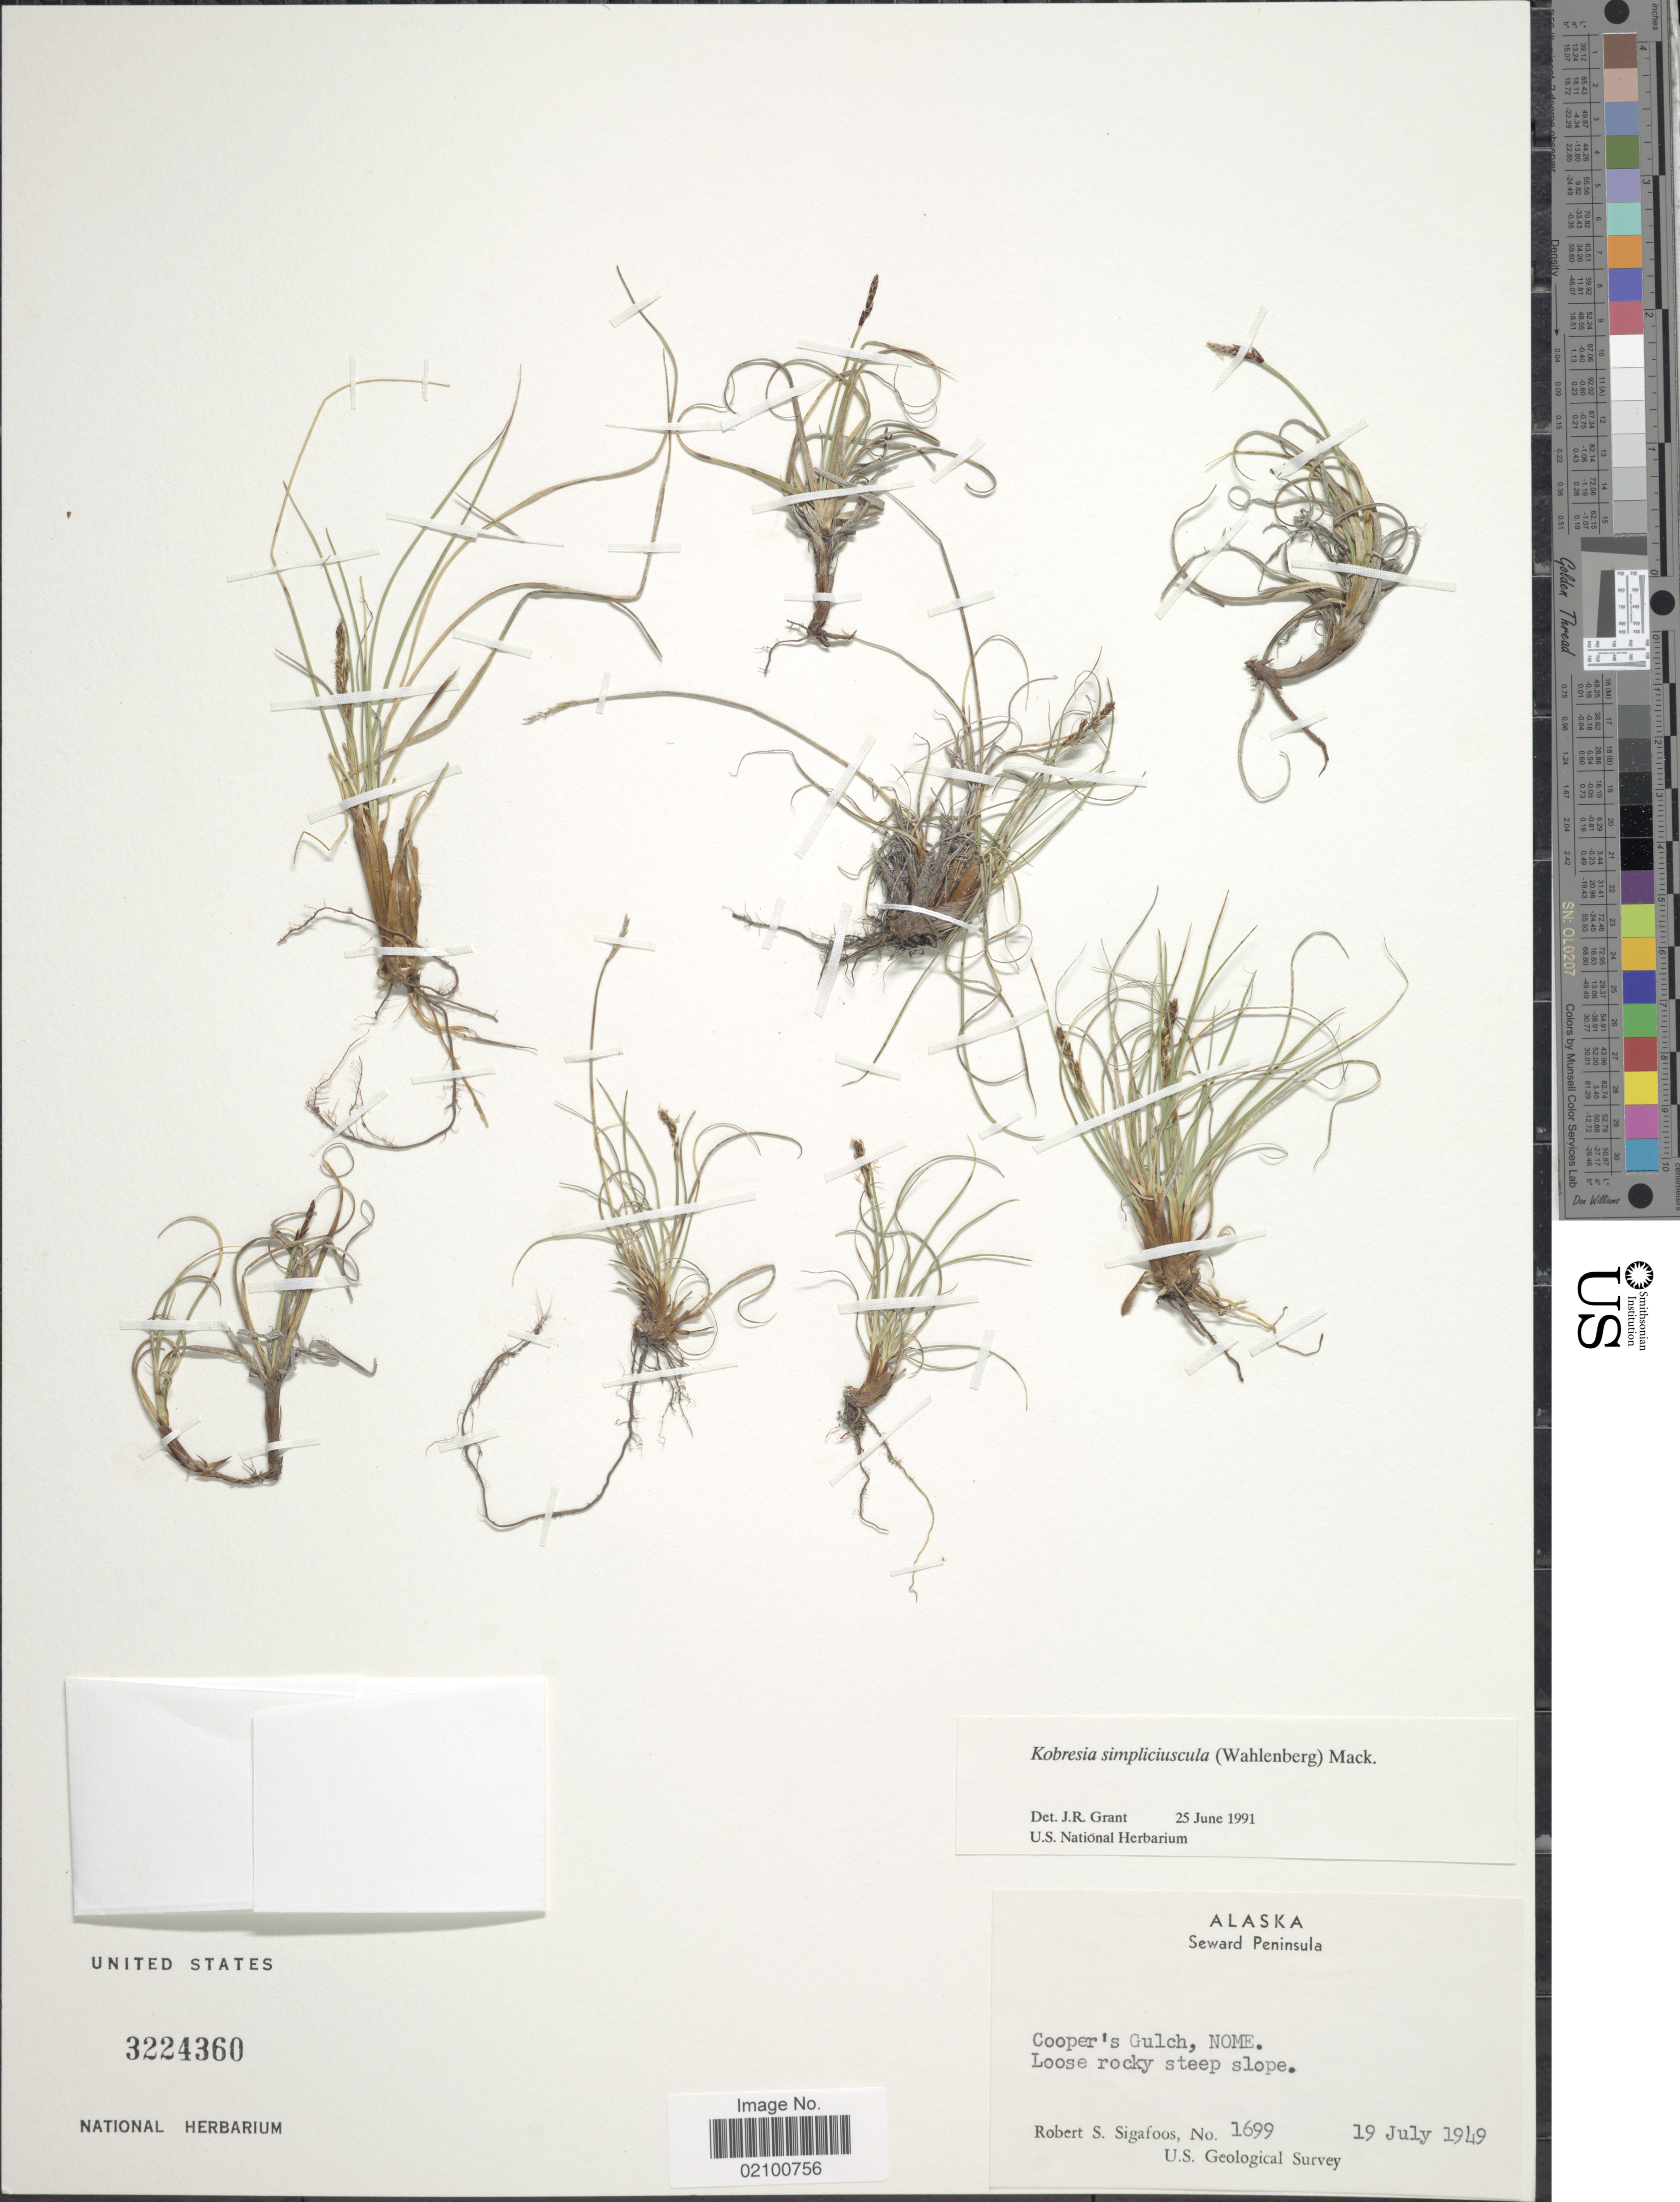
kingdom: Plantae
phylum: Tracheophyta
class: Liliopsida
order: Poales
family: Cyperaceae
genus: Carex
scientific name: Carex simpliciuscula subsp. simpliciuscula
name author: Wahlenb.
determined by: Strong, M. T., (US), Smithsonian Institution - National Museum of Natural History (UNITED STATES)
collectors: R. Sigafoos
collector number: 1699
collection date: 1949-07-19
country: United States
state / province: Alaska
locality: Seward Peninsula, Cooper's Gulch, Nome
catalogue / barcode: US 3224360